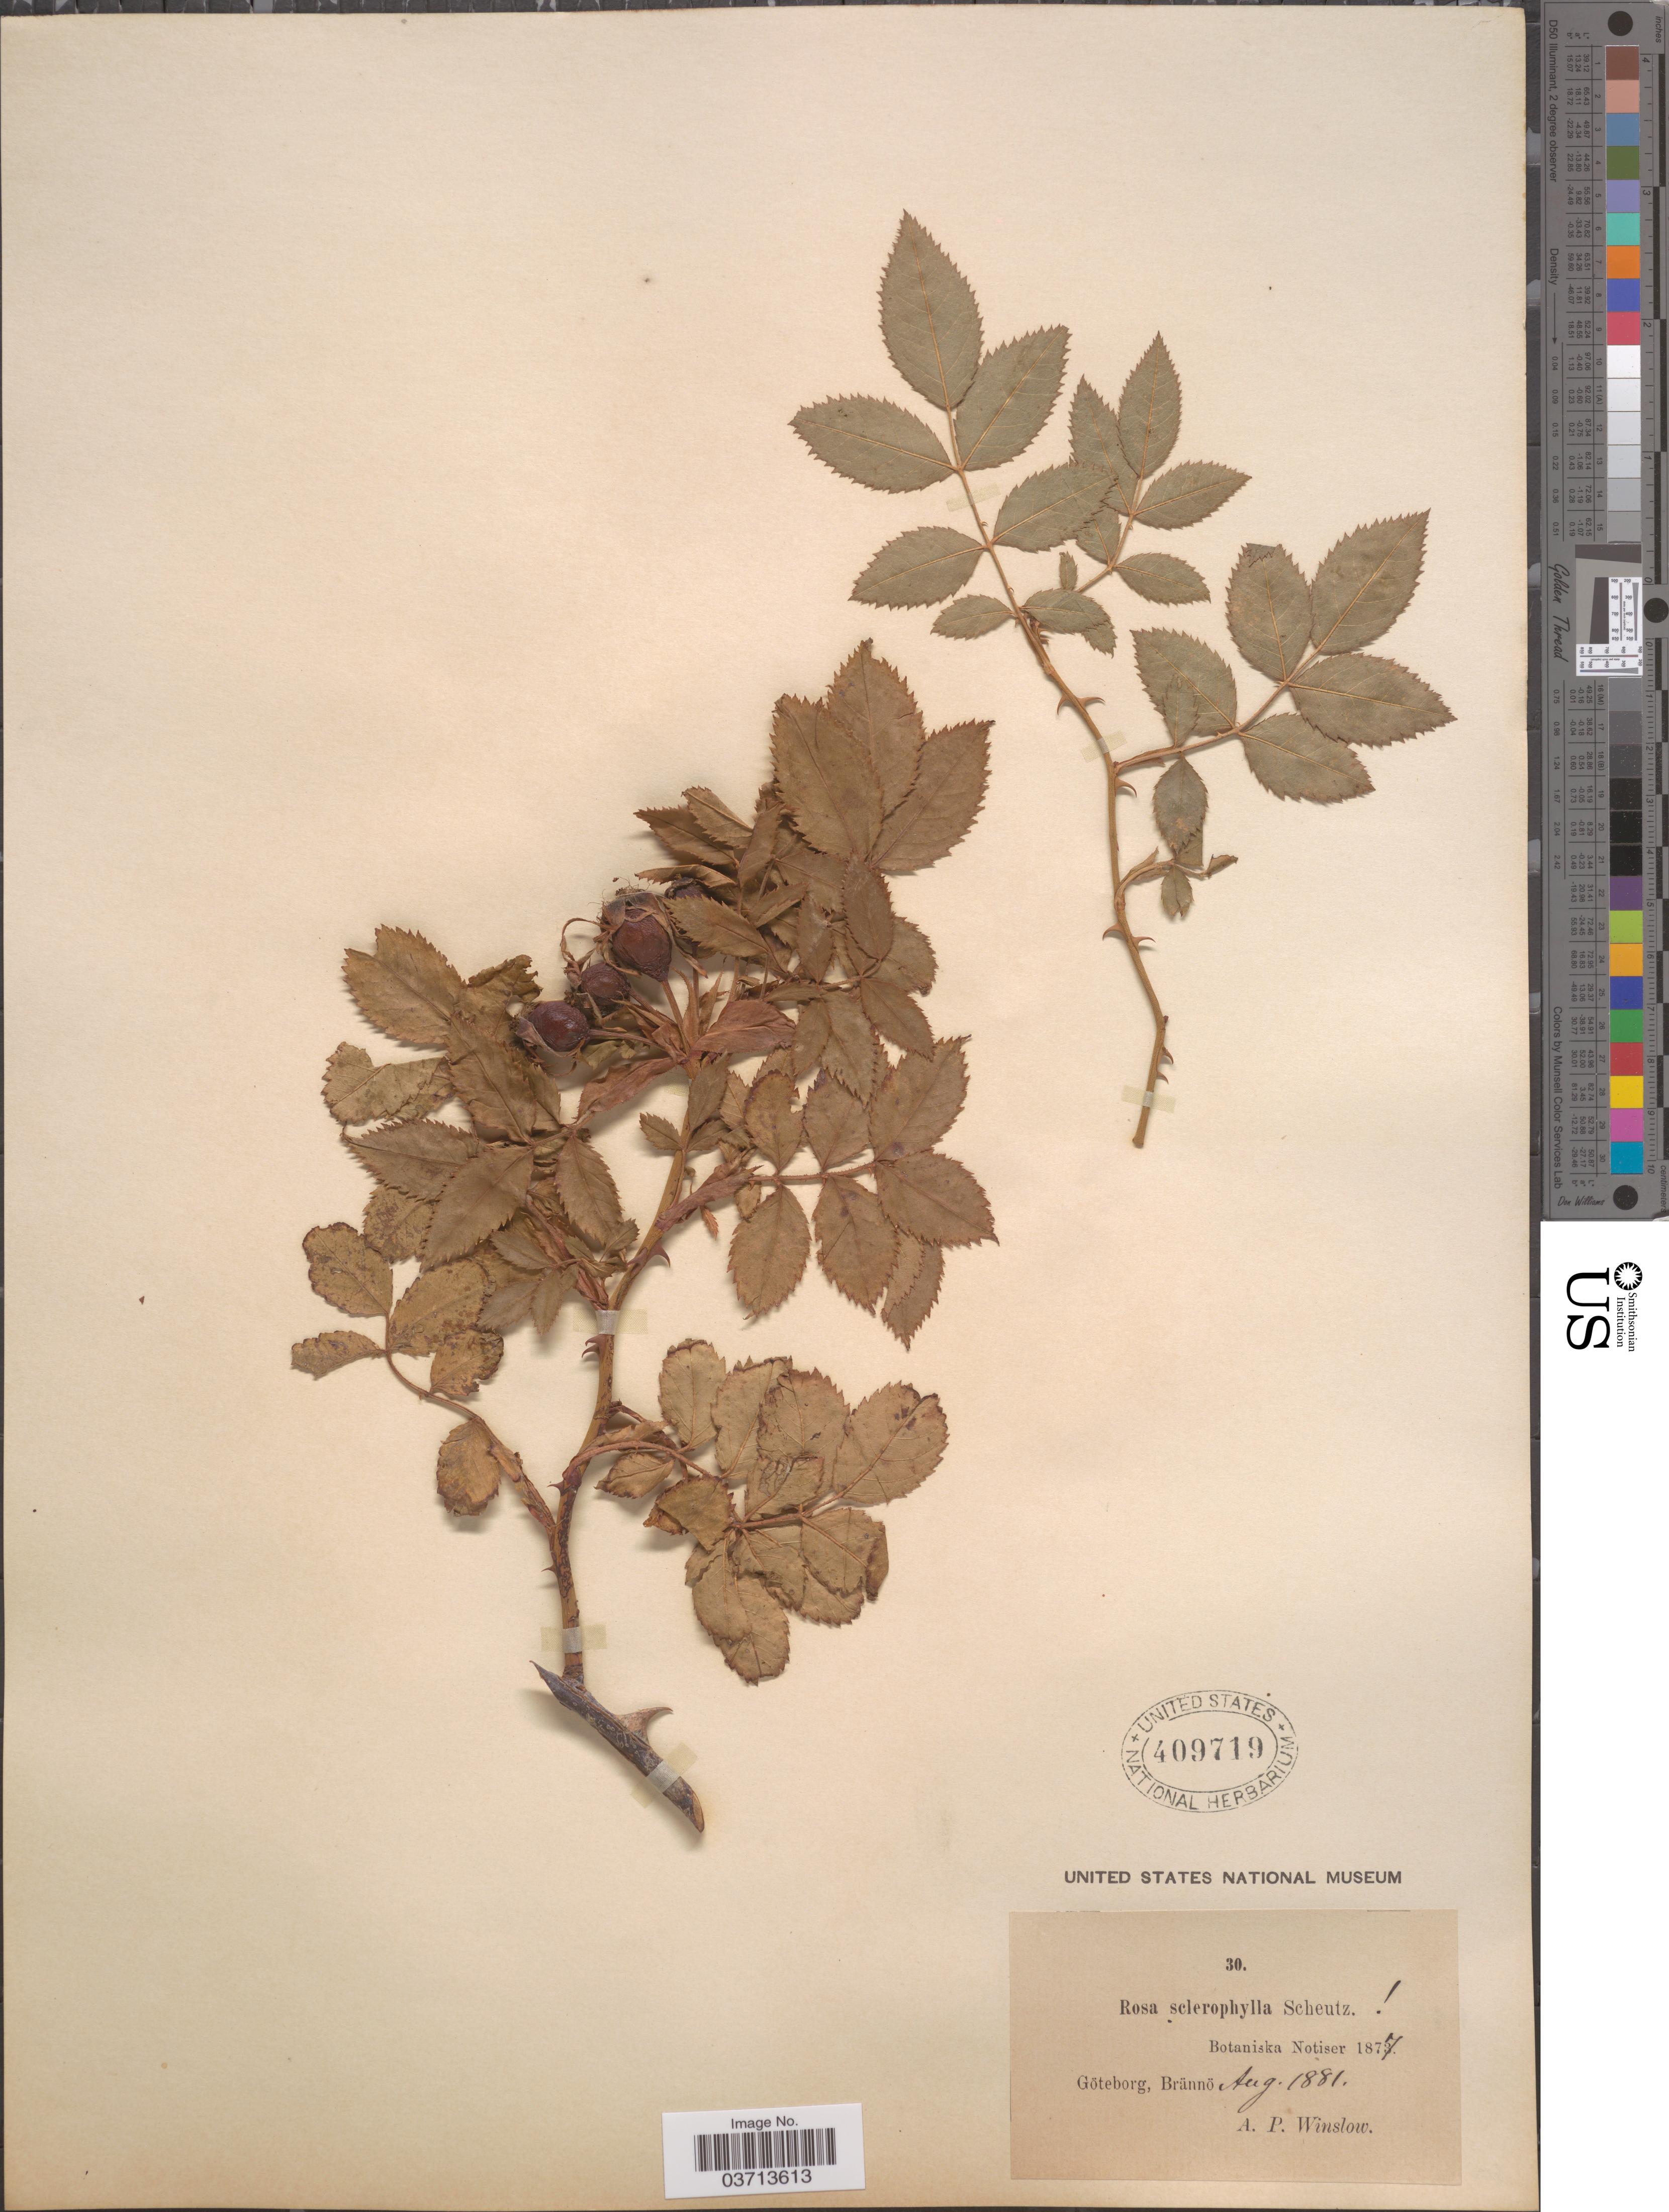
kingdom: Plantae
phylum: Tracheophyta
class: Magnoliopsida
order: Rosales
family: Rosaceae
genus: Rosa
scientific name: Rosa sclerophylla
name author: Scheutz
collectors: A. Winslow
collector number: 30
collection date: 1881-08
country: Sweden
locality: Göteborg, Brännö.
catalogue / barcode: US 409719